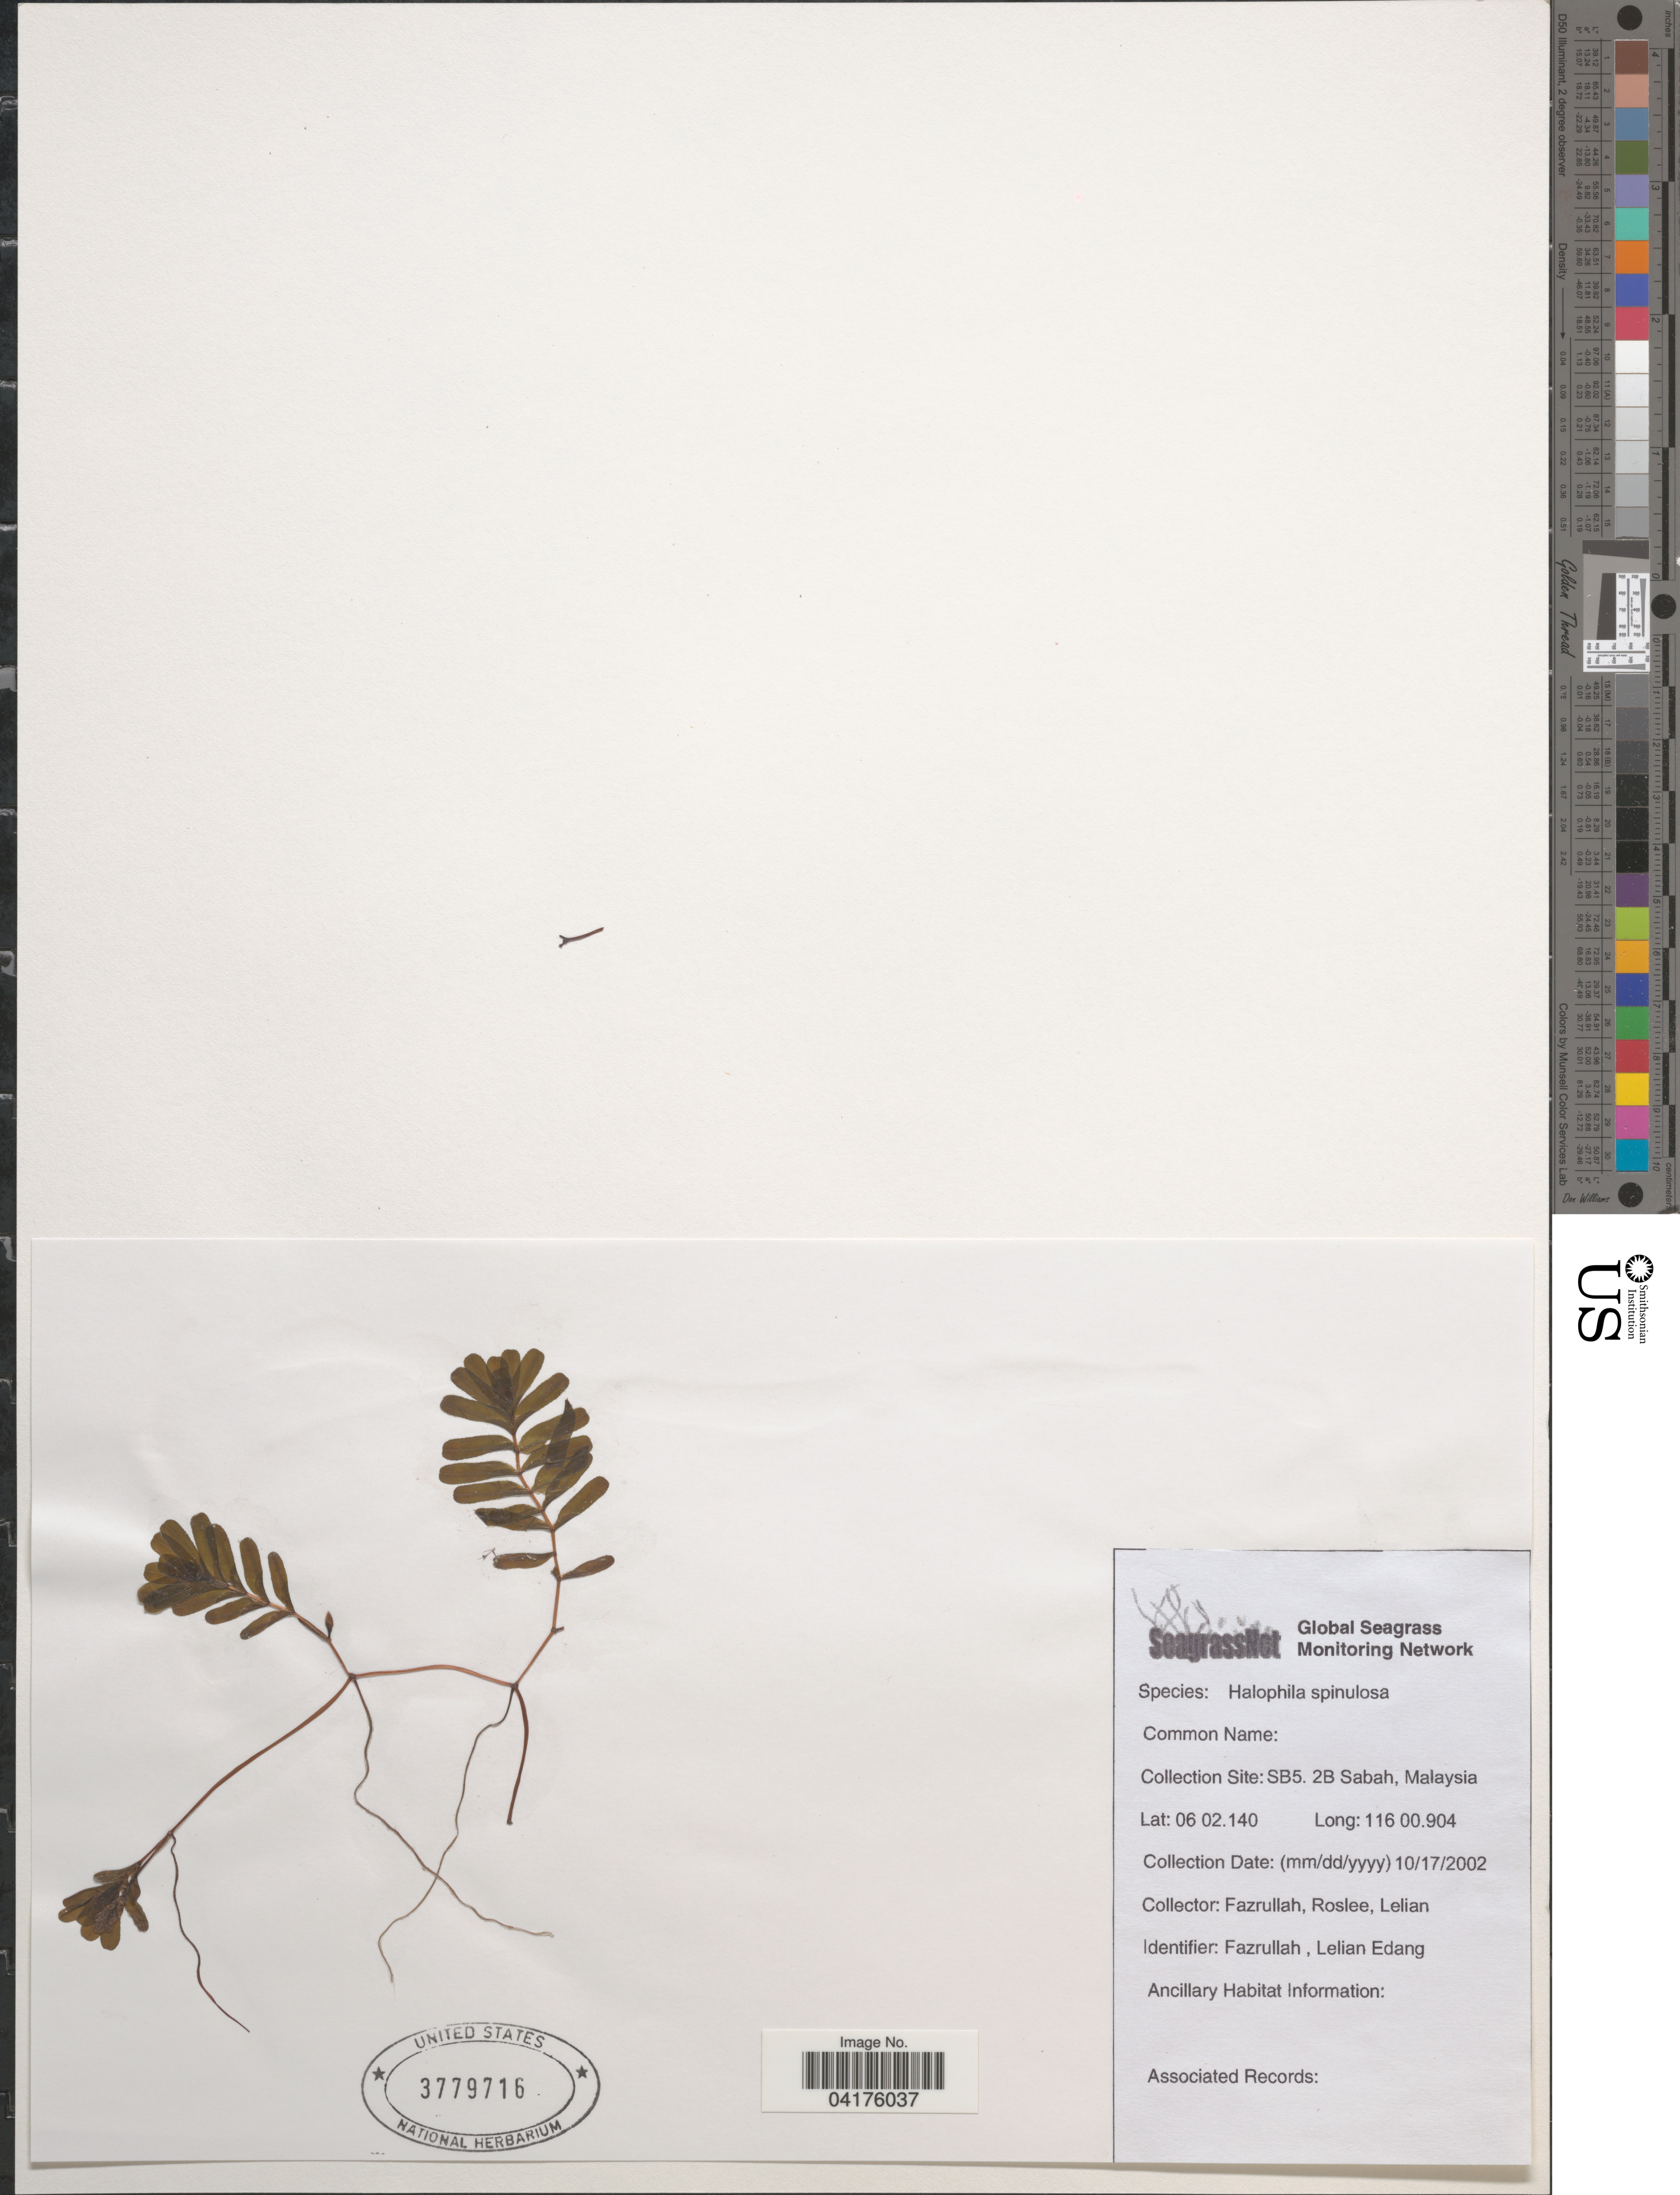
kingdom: Plantae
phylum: Tracheophyta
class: Liliopsida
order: Alismatales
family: Hydrocharitaceae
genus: Halophila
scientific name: Halophila spinulosa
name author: (R. Br.) Asch.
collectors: Fazrullah, Roslee & Lelian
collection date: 2002-10-17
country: Malaysia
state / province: Sabah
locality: SB5. 2B Sabah.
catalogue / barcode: US 3779716